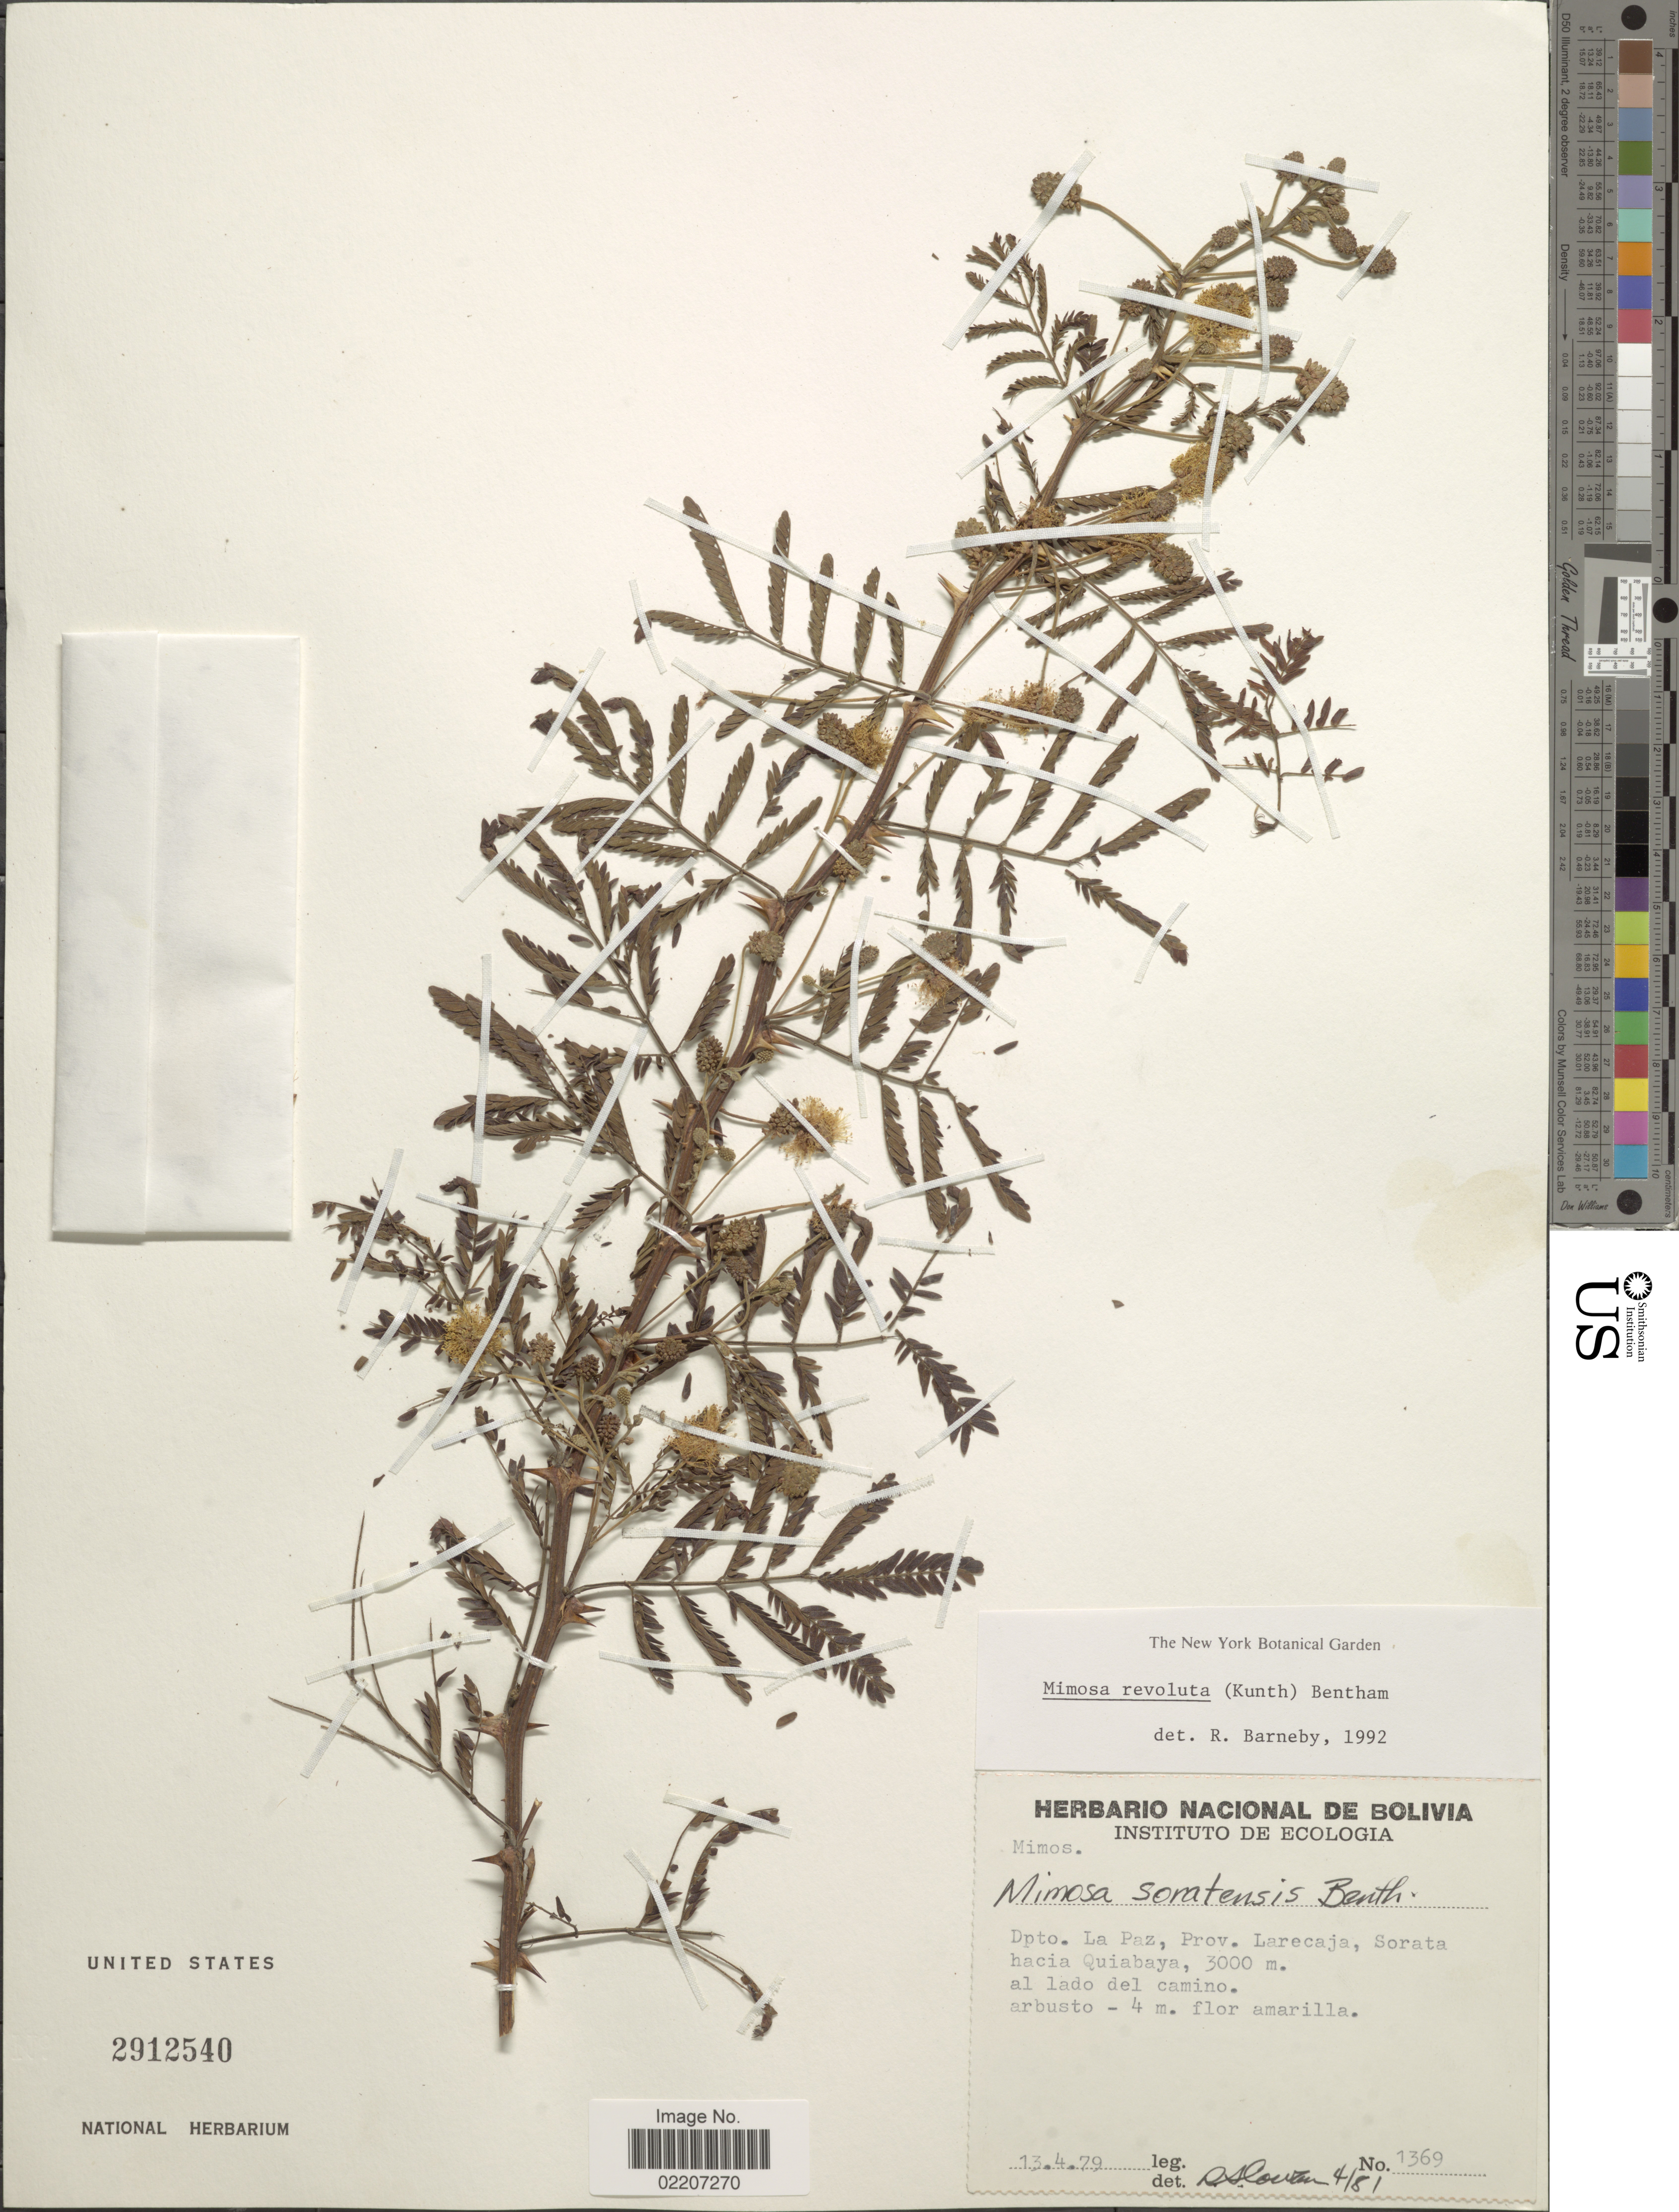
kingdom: Plantae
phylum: Tracheophyta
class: Magnoliopsida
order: Fabales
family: Fabaceae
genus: Mimosa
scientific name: Mimosa revoluta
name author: (Kunth) Benth.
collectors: ex herb. Nacional de Bolivia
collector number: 1369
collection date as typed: Transcribed d/m/y: 13/4/79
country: Bolivia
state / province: La Paz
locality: Dpto. La Paz, Prov. Larecaja, Sorata hacia Quiabaya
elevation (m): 3000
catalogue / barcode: US 2912540